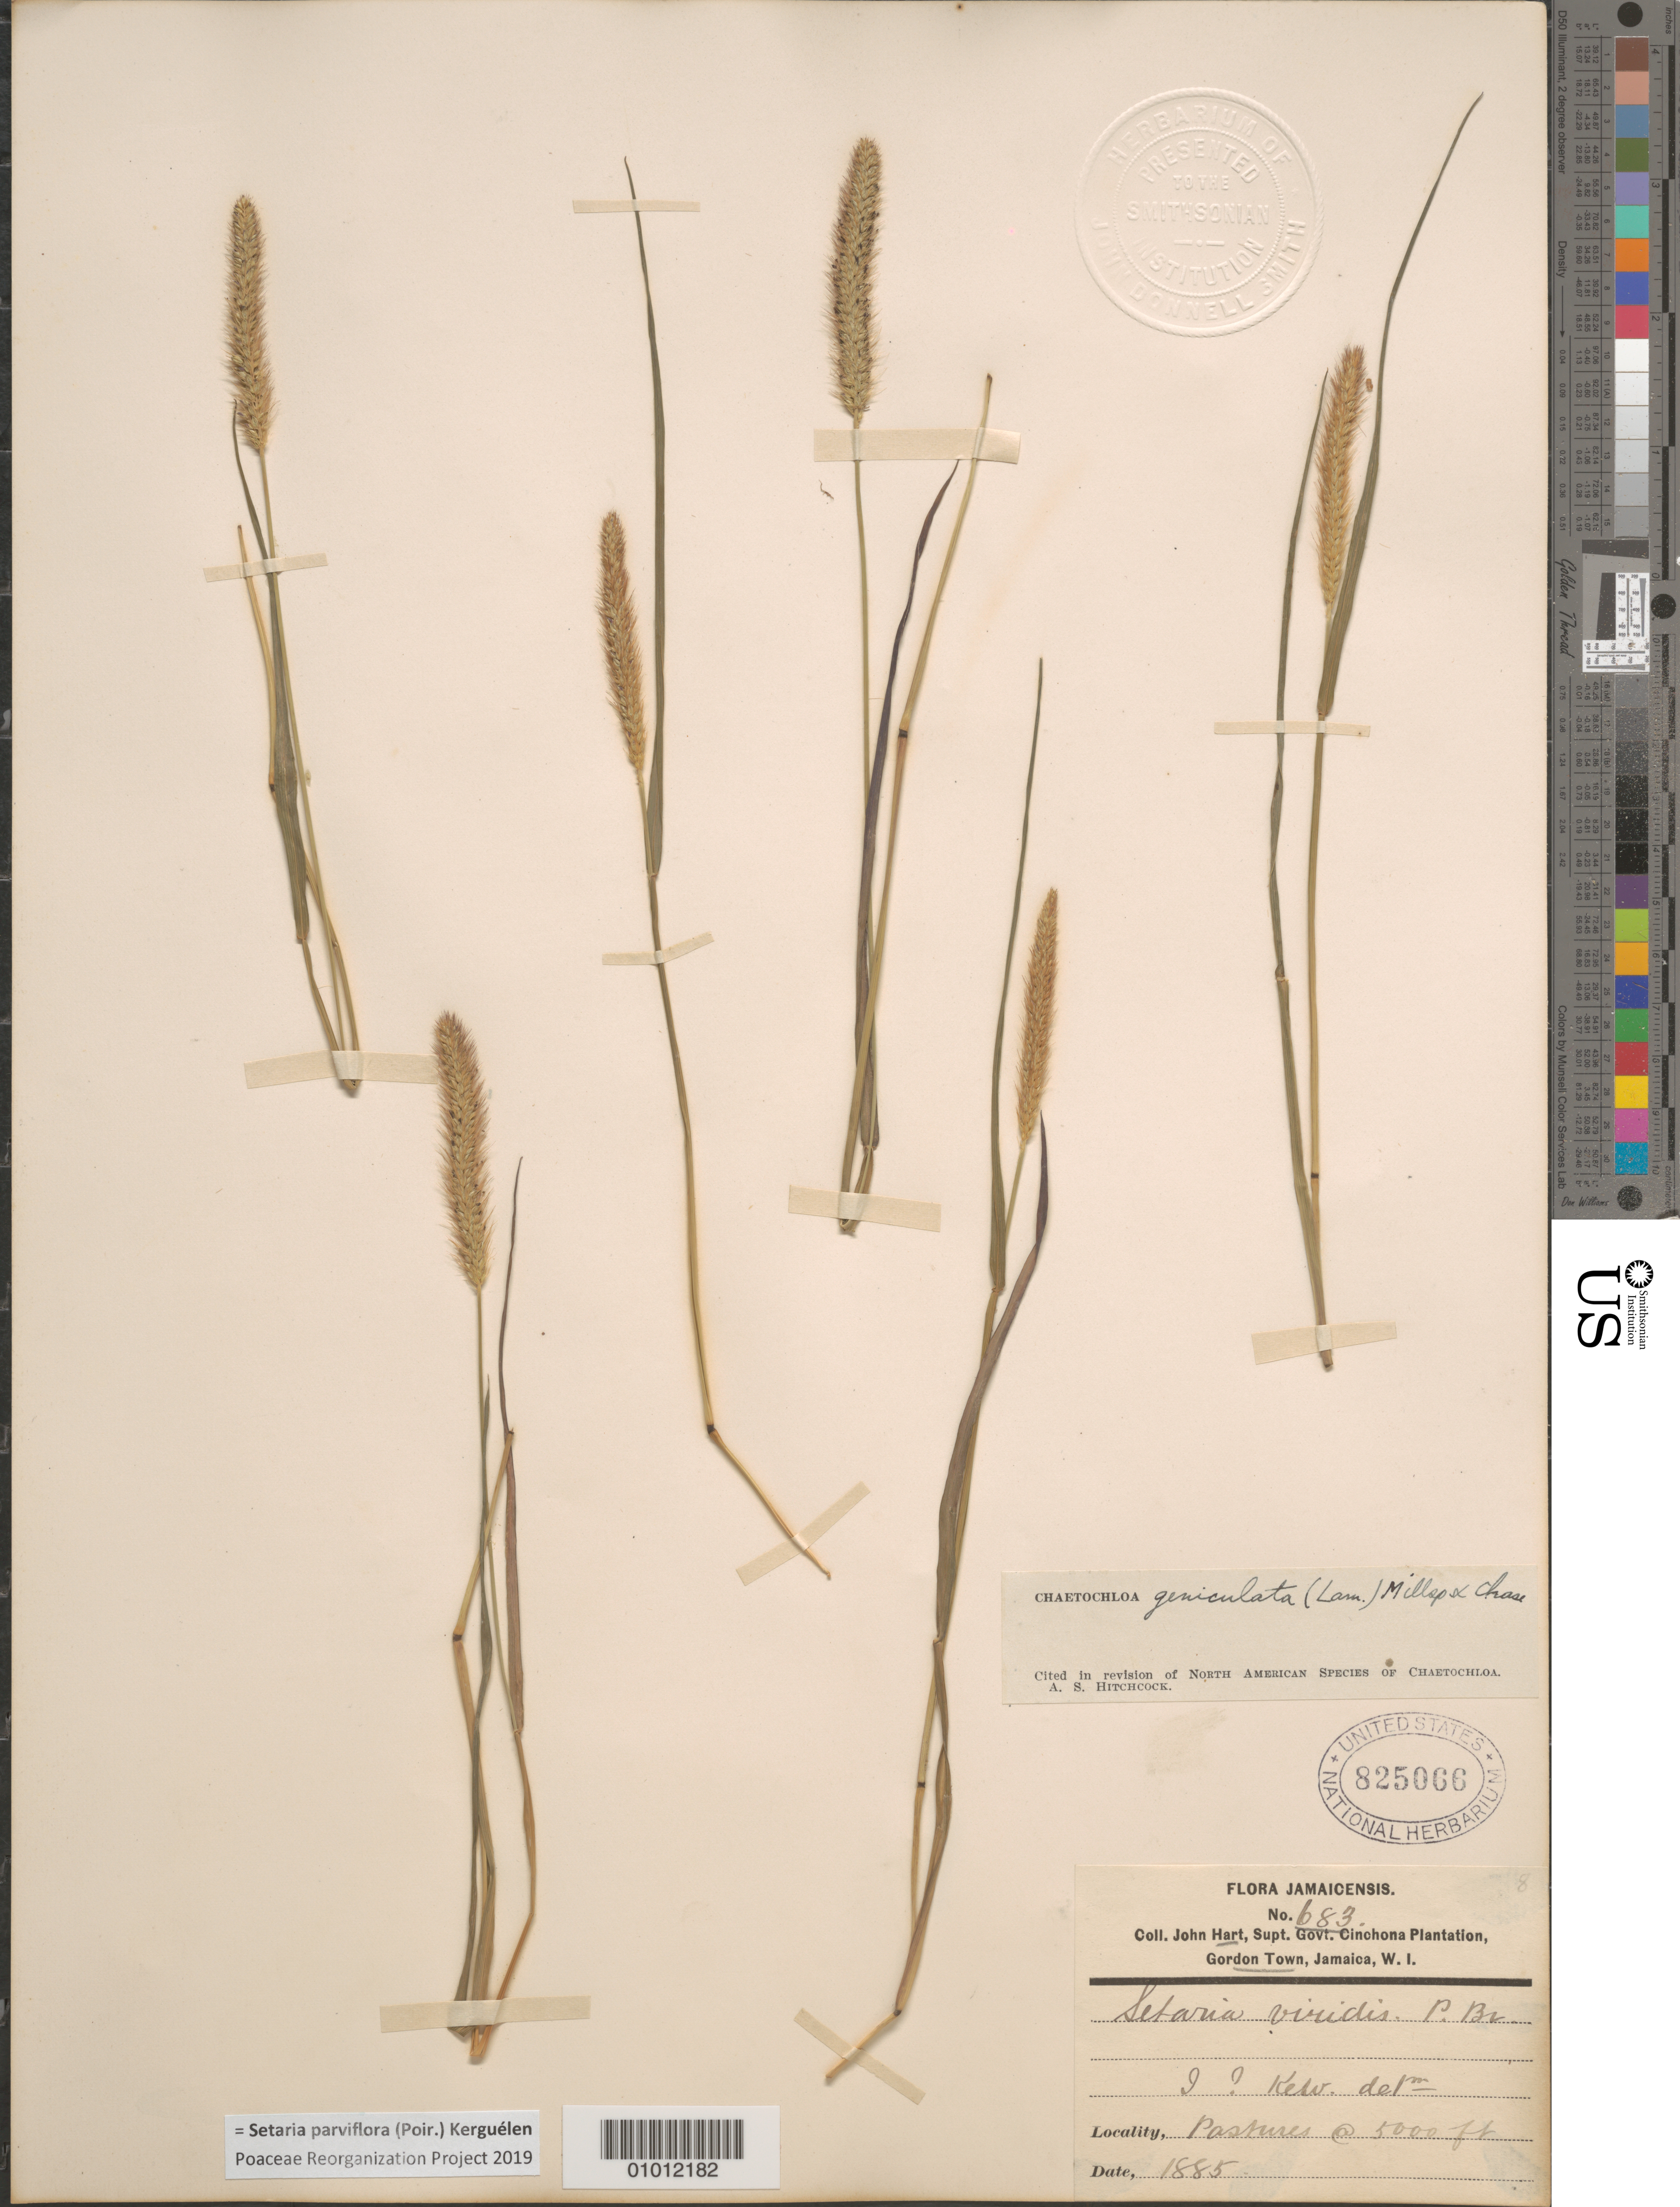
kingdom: Plantae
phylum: Tracheophyta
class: Liliopsida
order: Poales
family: Poaceae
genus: Setaria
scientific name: Setaria parviflora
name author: (Poir.) Kerguélen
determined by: Poaceae Reorganization Project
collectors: J. Hart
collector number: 683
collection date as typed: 1885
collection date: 1885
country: Jamaica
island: Jamaica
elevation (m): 1524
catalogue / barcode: US 825066